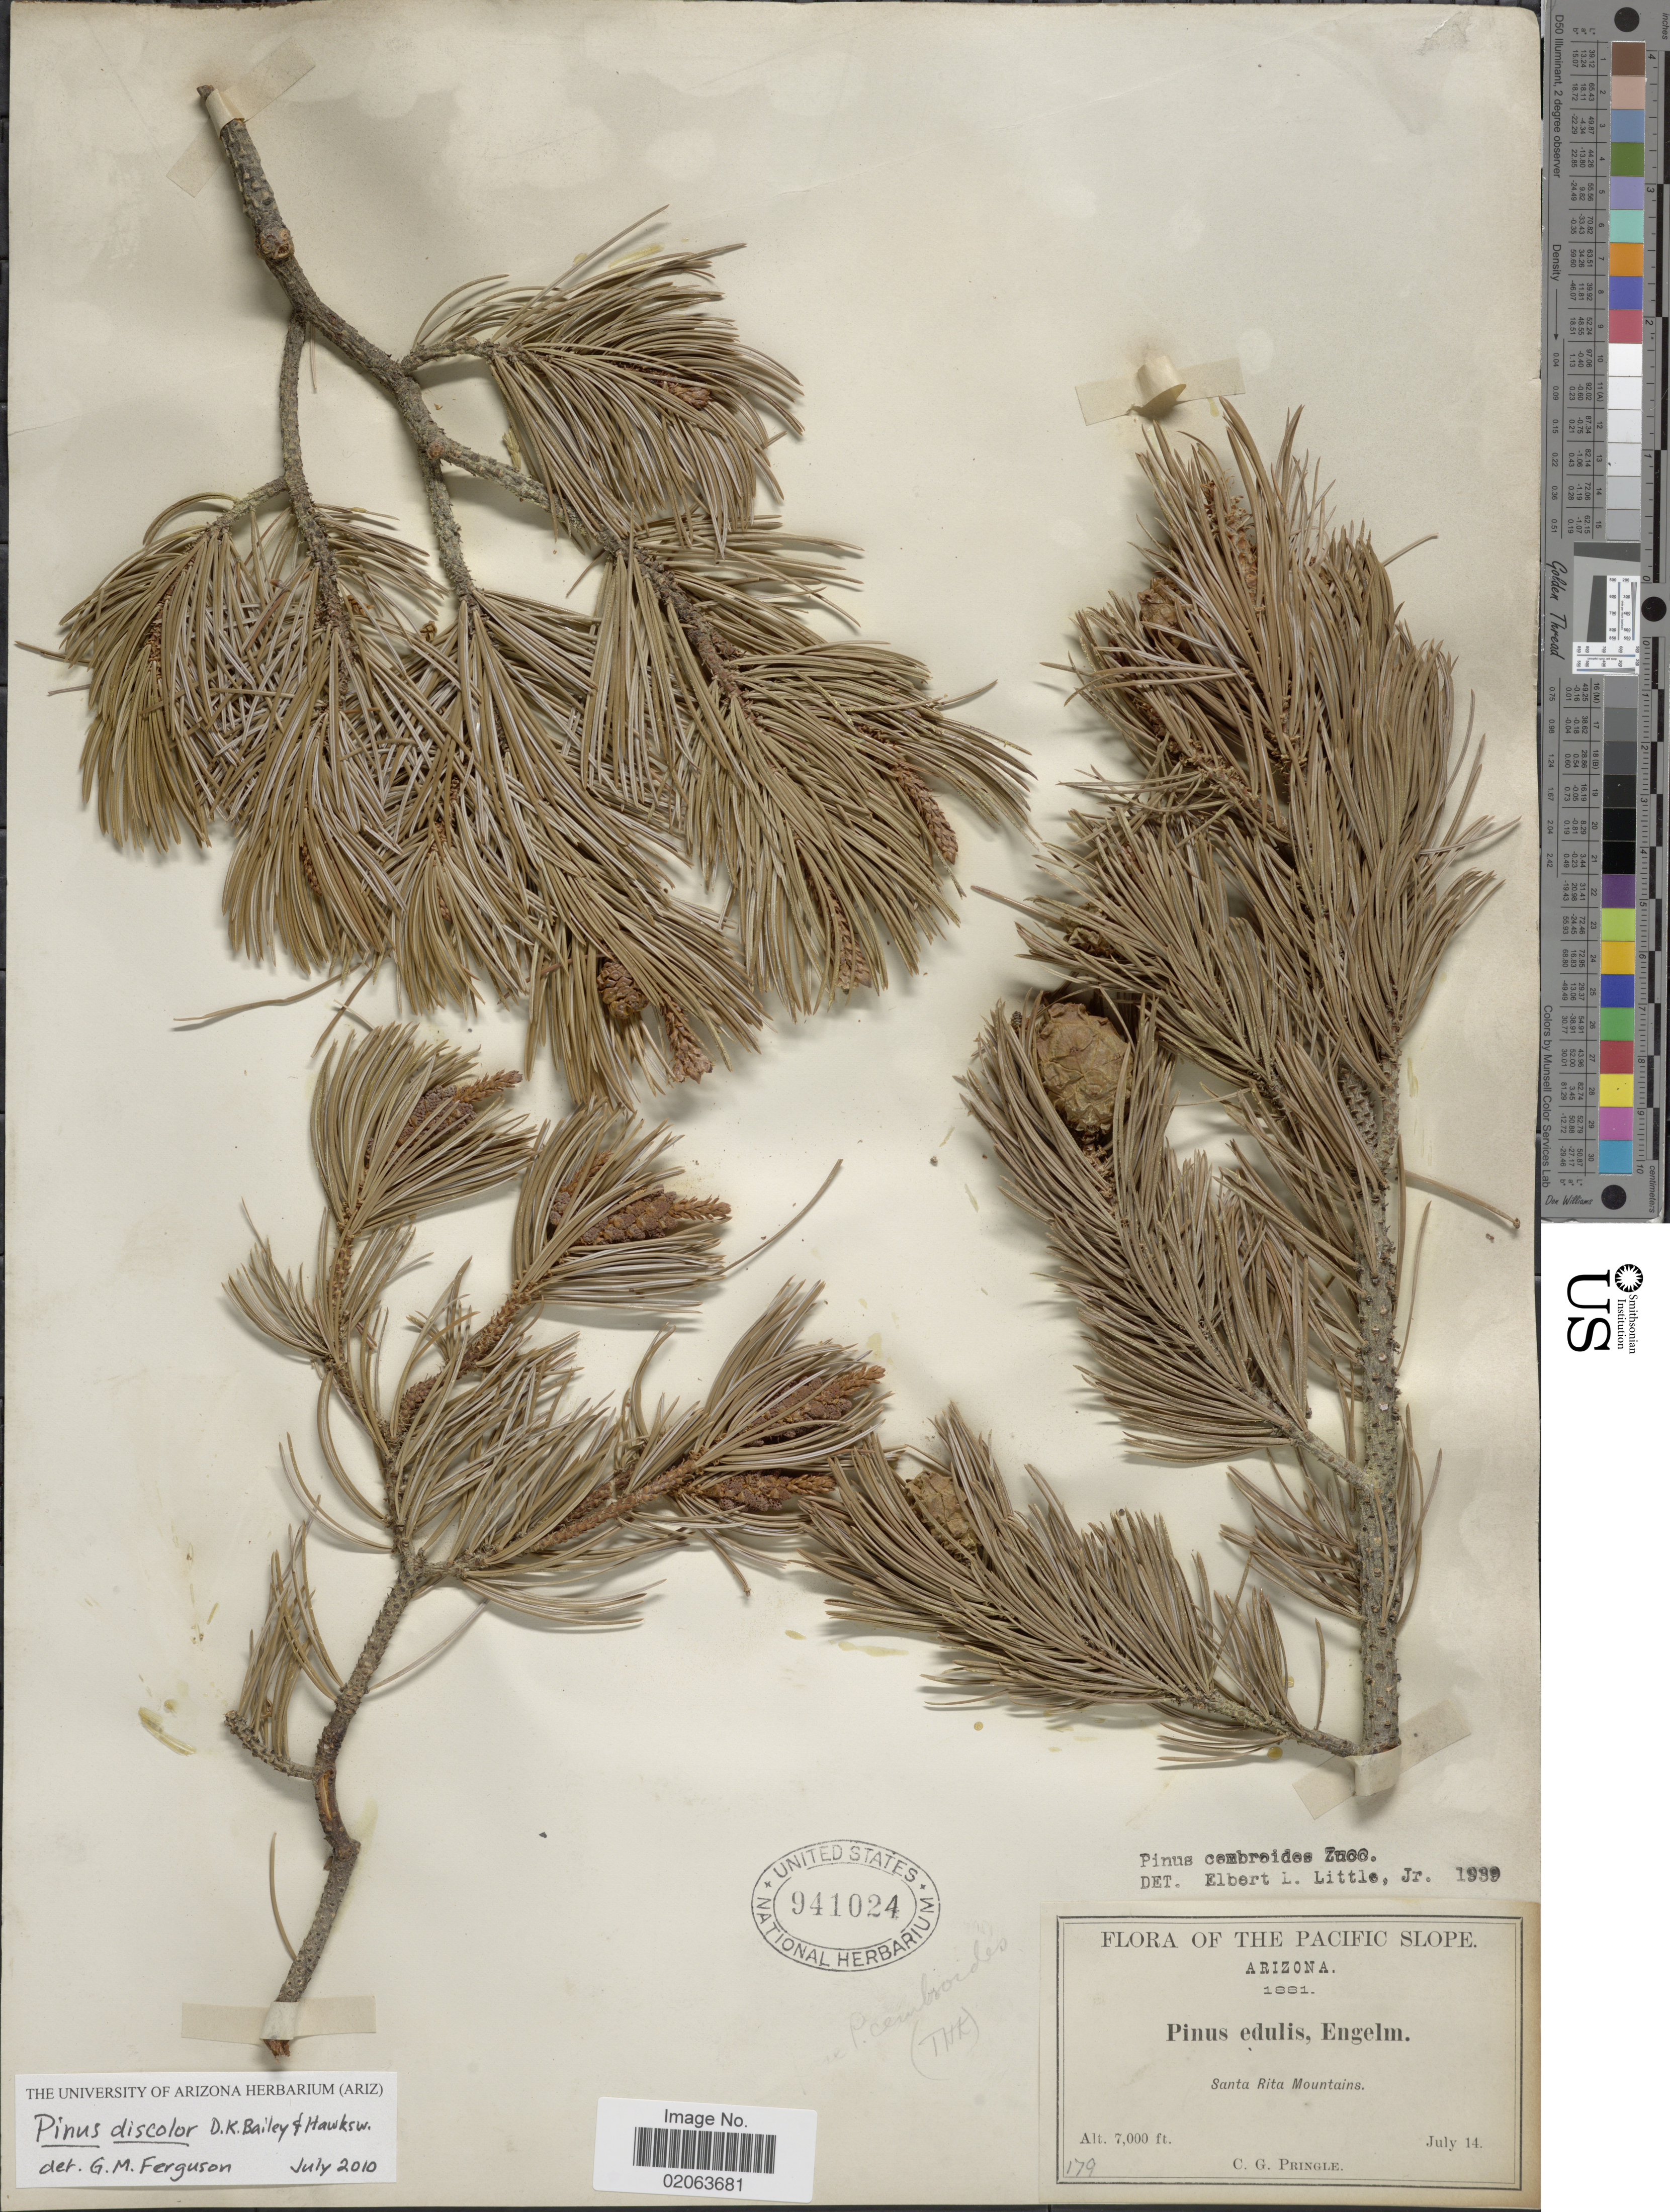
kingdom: Plantae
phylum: Tracheophyta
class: Pinopsida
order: Pinales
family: Pinaceae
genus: Pinus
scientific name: Pinus discolor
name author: D.K. Bailey & Hawksw.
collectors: C. G. Pringle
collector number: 179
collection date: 1881-07-14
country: United States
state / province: Arizona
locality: The Pacific Slope. Santa Rita Mountains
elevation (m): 2134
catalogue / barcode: US 941024